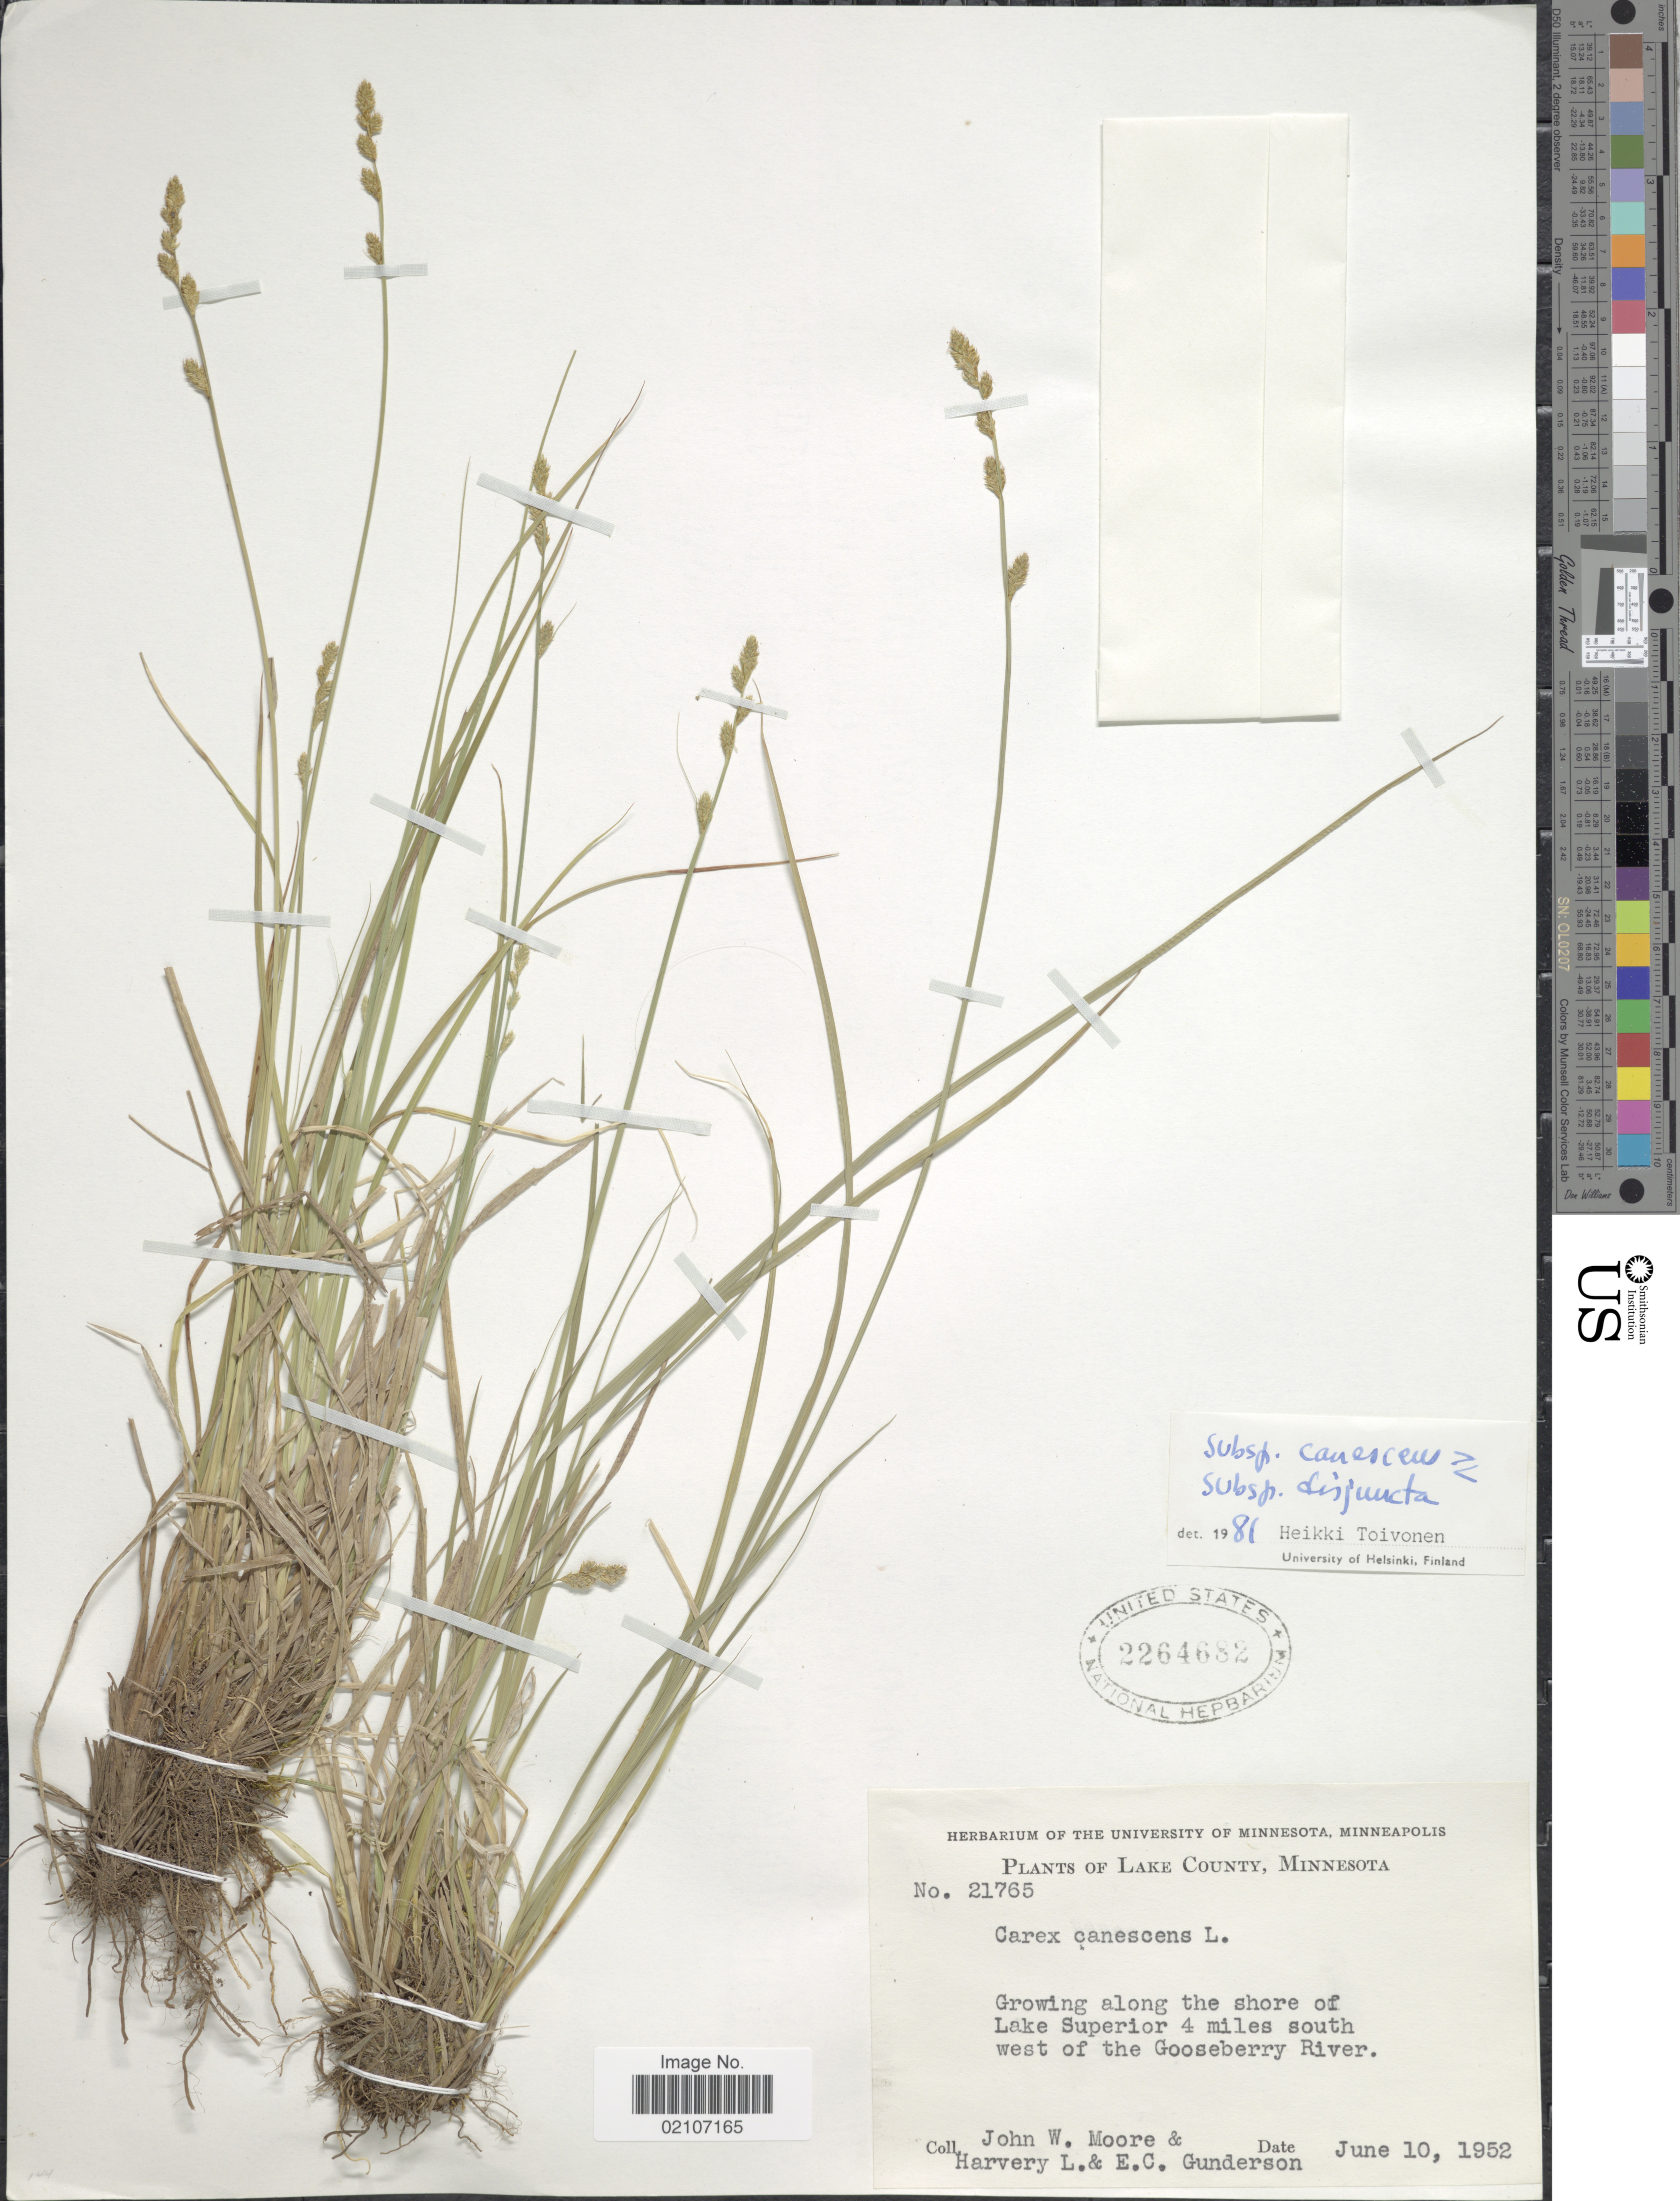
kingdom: Plantae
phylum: Tracheophyta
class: Liliopsida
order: Poales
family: Cyperaceae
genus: Carex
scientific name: Carex canescens var. disjuncta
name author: Fernald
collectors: J. W. Moore, H. L. Gunderson & E. Gunderson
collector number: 21765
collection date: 1952-06-10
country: United States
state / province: Minnesota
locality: Lake County, Growing along the shore of Lake Superior 4 miles south west of the Goosberry River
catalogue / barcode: US 2264682